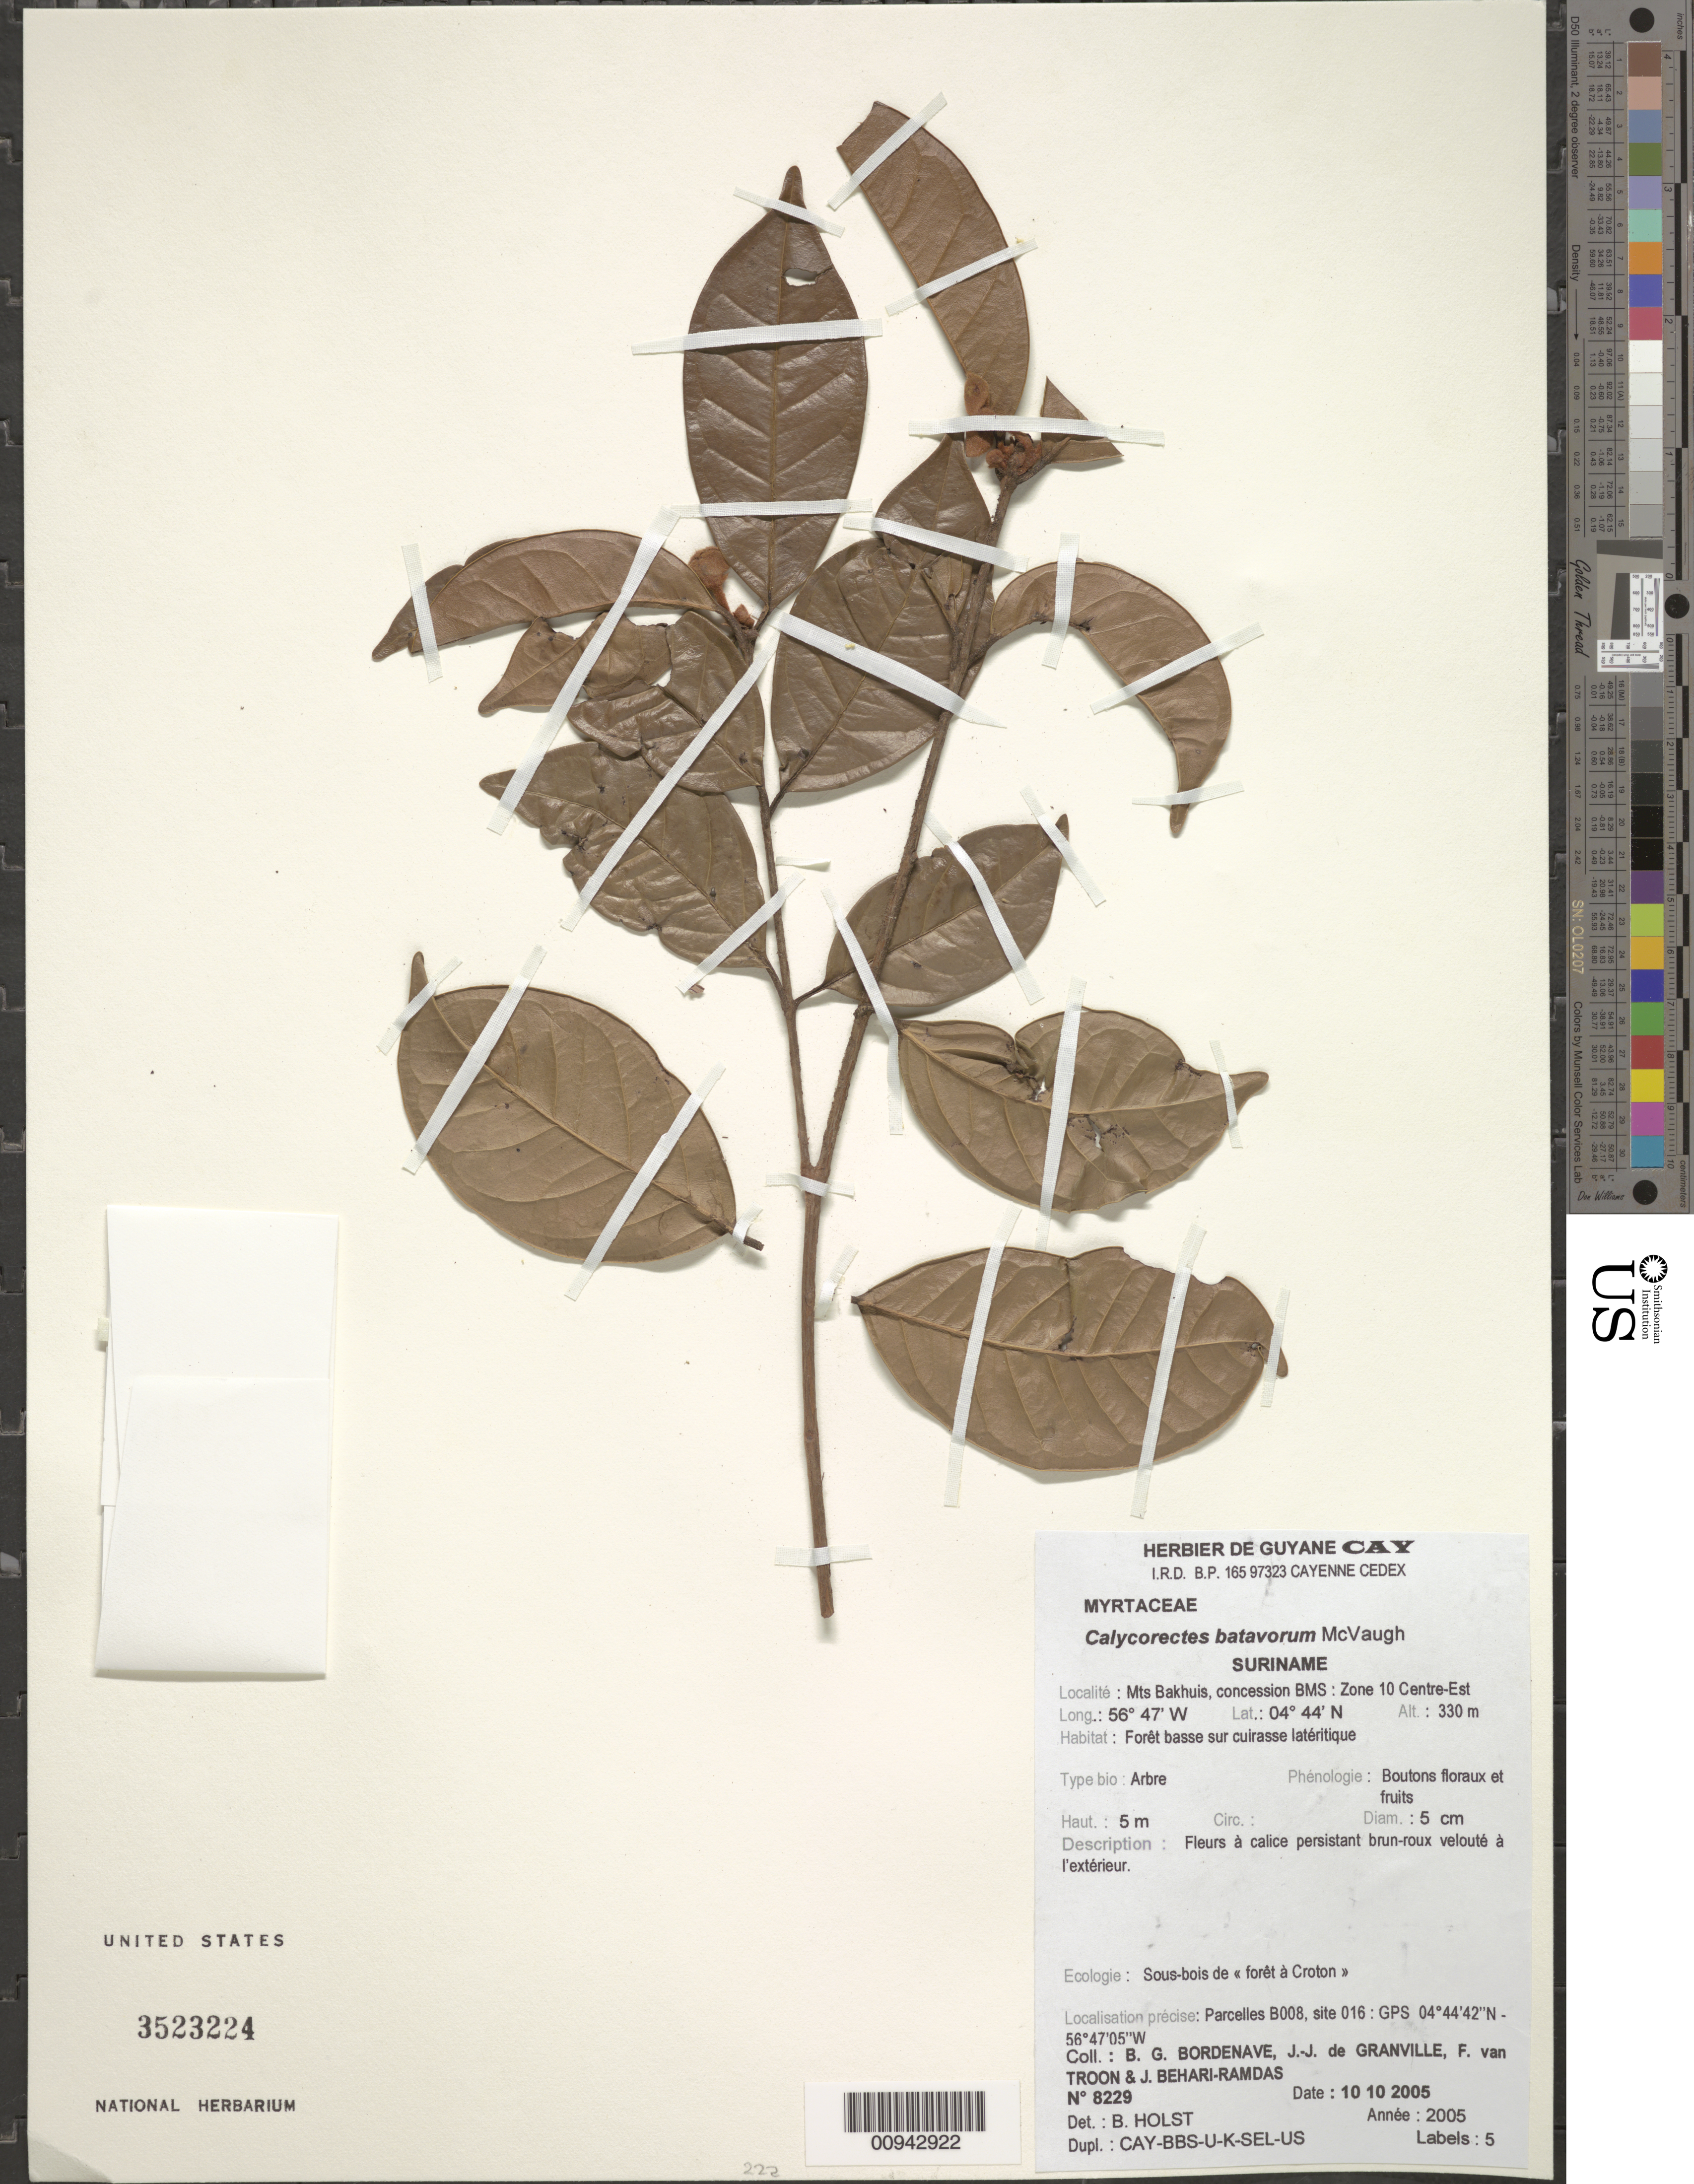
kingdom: Plantae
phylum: Tracheophyta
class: Magnoliopsida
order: Myrtales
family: Myrtaceae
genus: Eugenia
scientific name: Eugenia batavorum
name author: (McVaugh) Mattos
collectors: B. Bordenave, J.-J. de Granville, F. Van Troon & J. Behari-Ramdas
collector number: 8229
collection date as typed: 10-Oct-05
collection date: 2005-10-10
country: Suriname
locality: Mts Bakhuis, concession BMS: Zone 10 Centre-Est. Parcelles B008, site 016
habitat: Foret basse sur cuirasse lateritique, sous-bois de "foret a Croton"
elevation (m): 330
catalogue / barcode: US 3523224